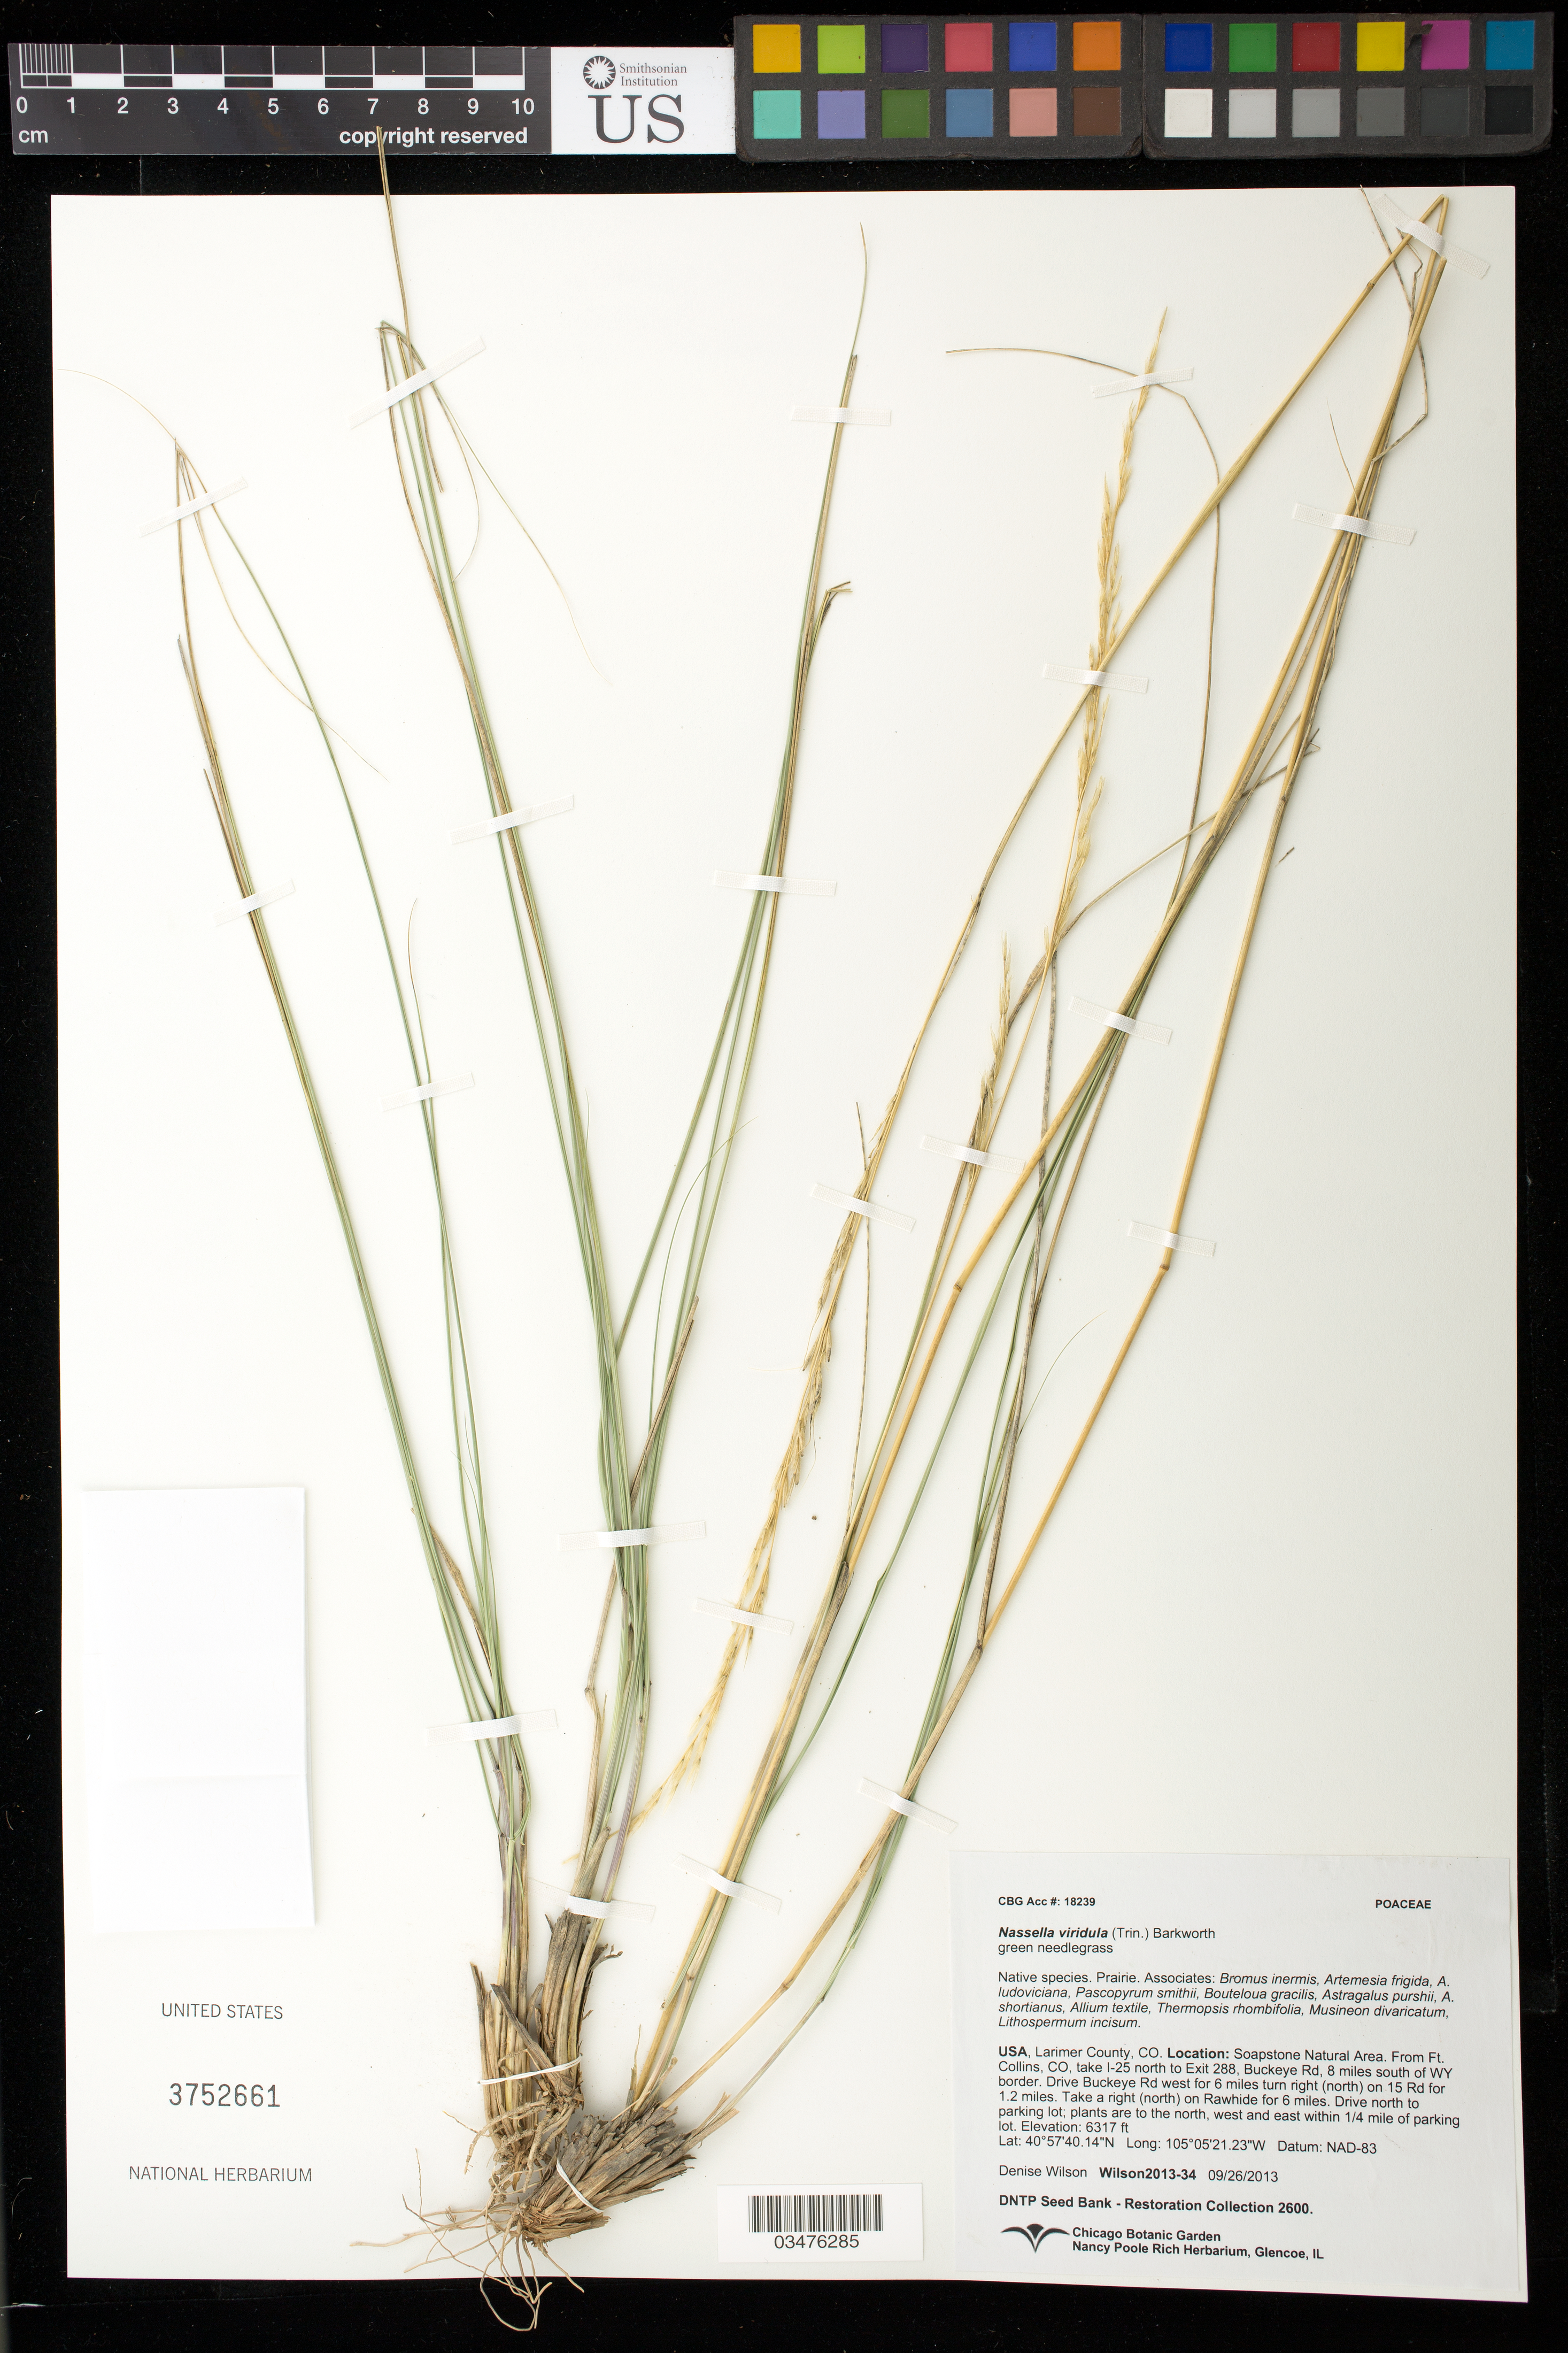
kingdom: Plantae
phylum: Tracheophyta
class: Liliopsida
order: Poales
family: Poaceae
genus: Nassella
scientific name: Nassella viridula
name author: (Trin.) Barkworth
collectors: D. Wilson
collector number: Wilson2013-34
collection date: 2013-09-26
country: United States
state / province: Colorado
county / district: Larimer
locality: Soapstone Nature Area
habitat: Prairie.With Bromus inermis, Artemesia frigida, Allium textile, ect.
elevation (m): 1925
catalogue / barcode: US 3752661